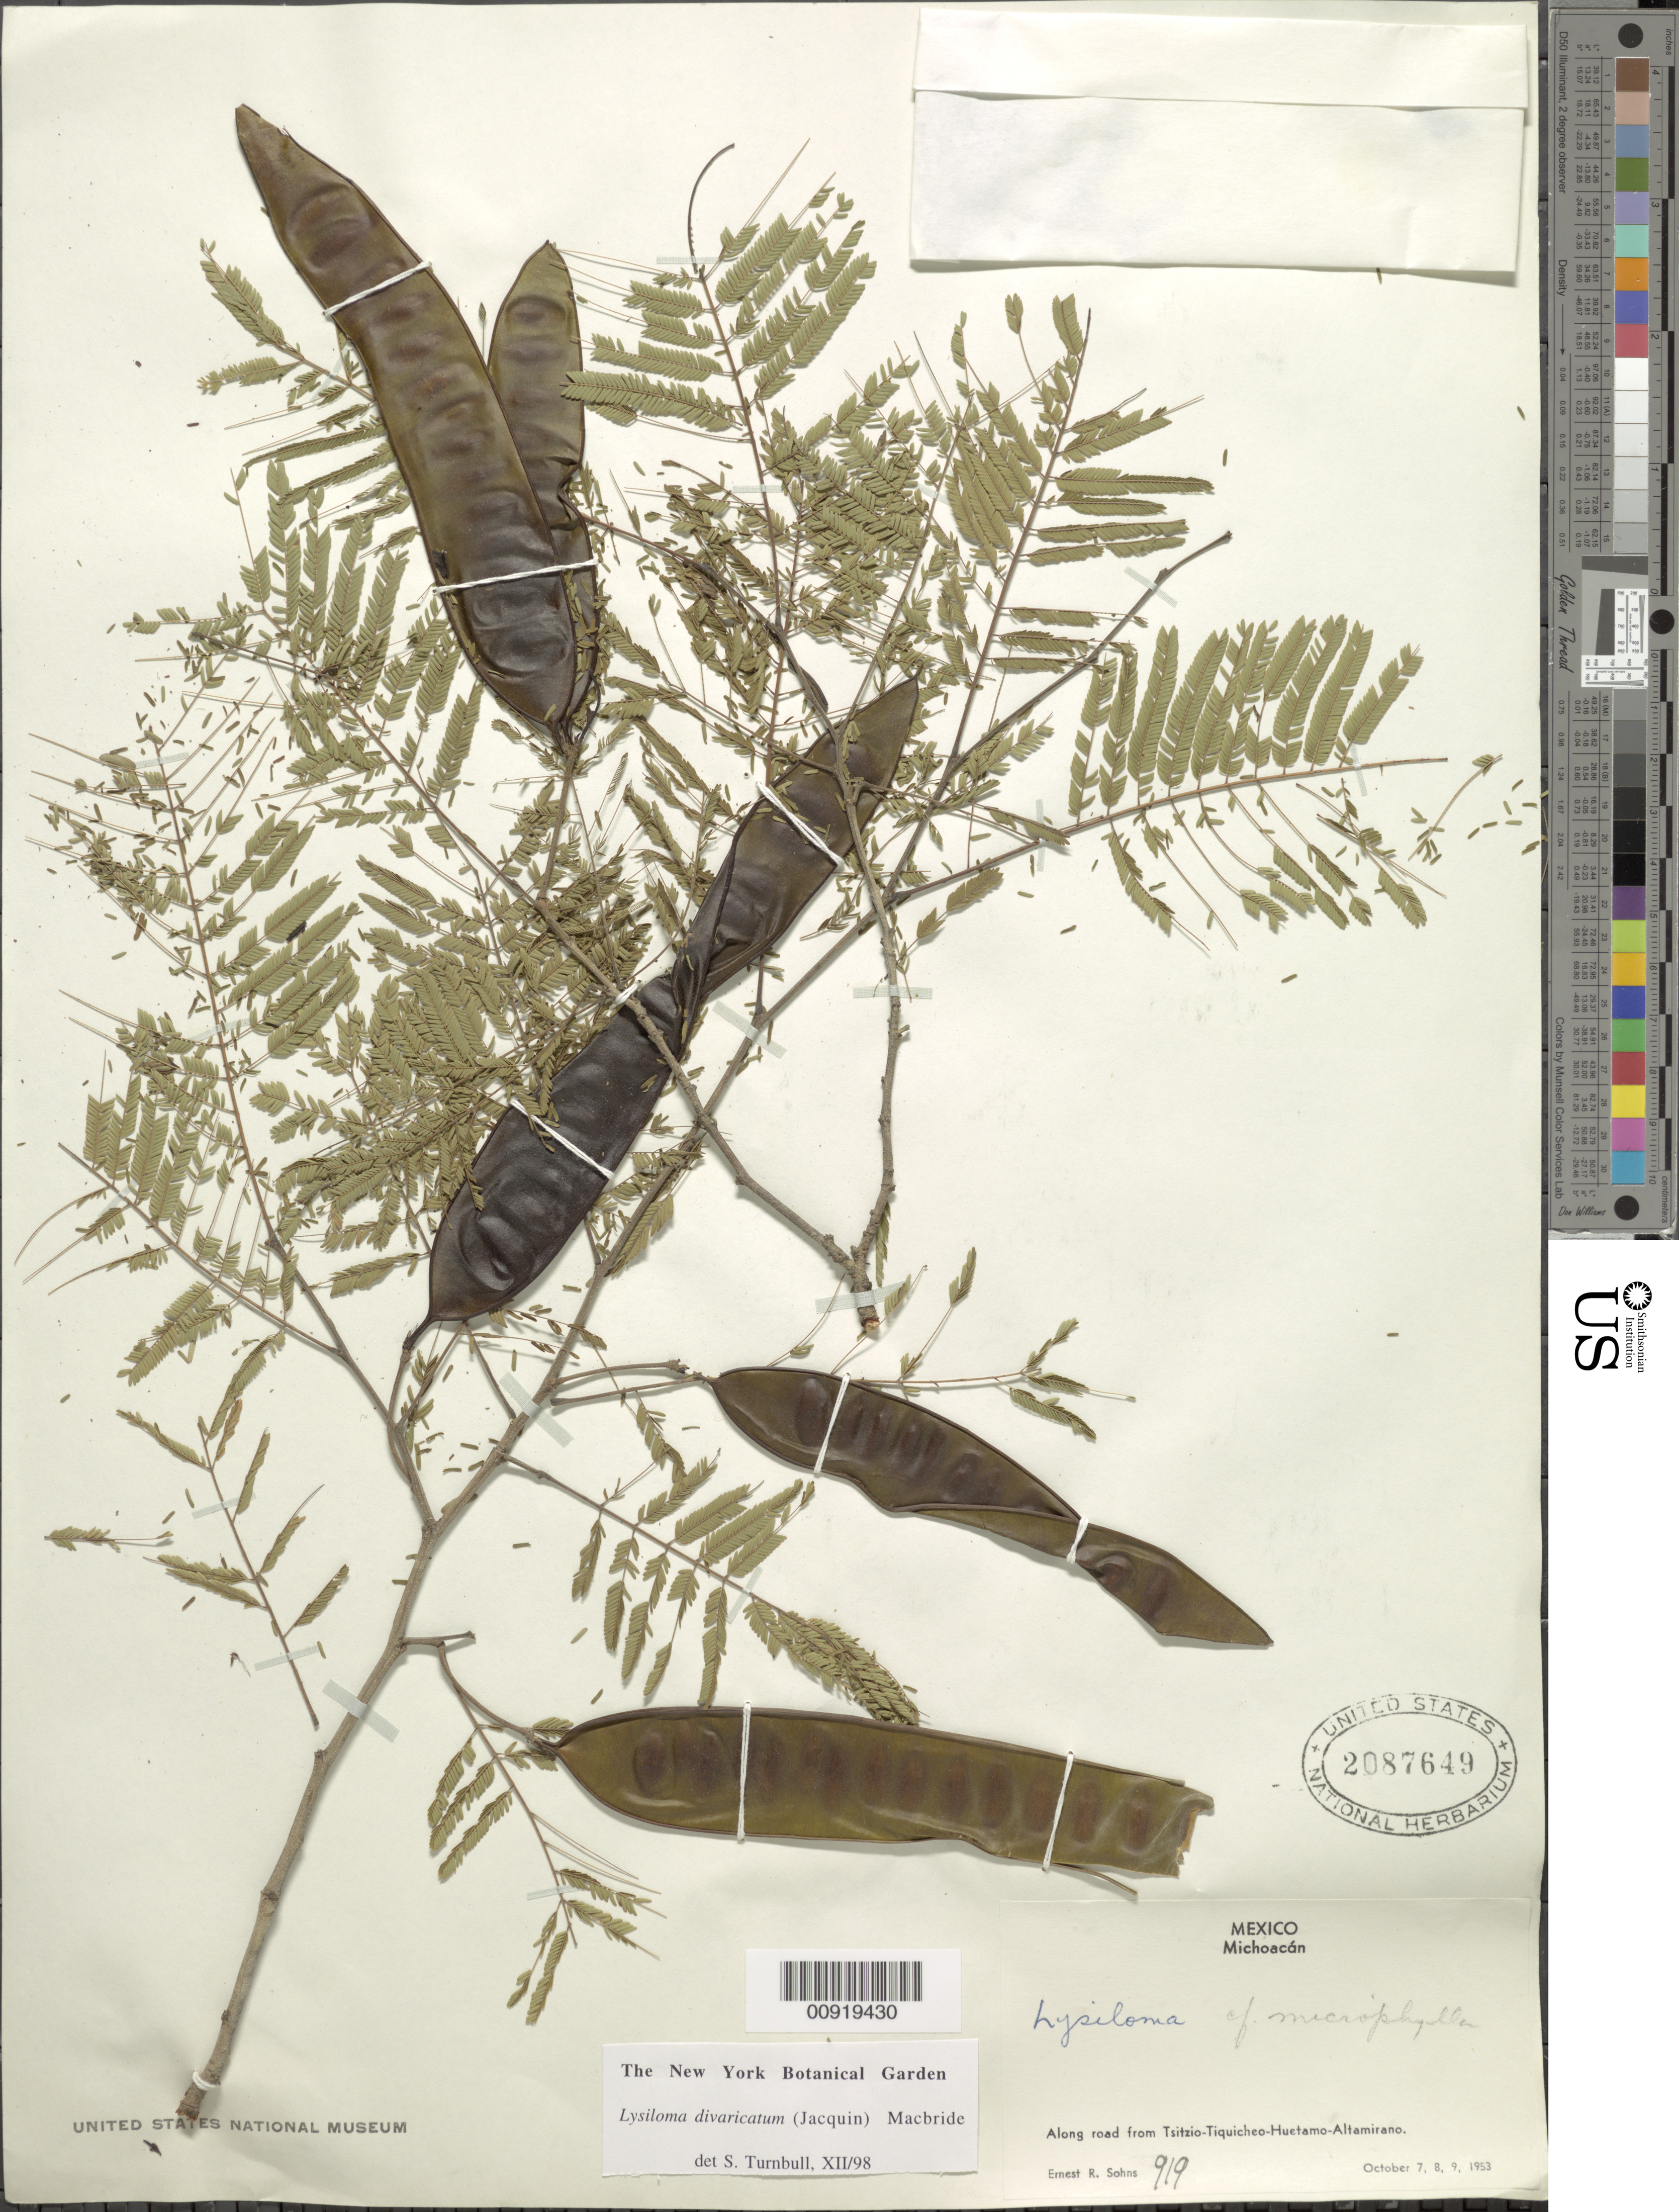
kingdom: Plantae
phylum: Tracheophyta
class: Magnoliopsida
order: Fabales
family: Fabaceae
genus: Lysiloma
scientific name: Lysiloma divaricatum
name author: (Jacq.) J.F. Macbr.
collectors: E. R. Sohns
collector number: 919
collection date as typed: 07 Oct 1953 to 09 Oct 1953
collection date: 1953-10-07/1953-10-09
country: Mexico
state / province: Michoacán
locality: Along road from Tsitzio-Tiquicheo-Huetamo-Altamirano.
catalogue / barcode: US 2087649